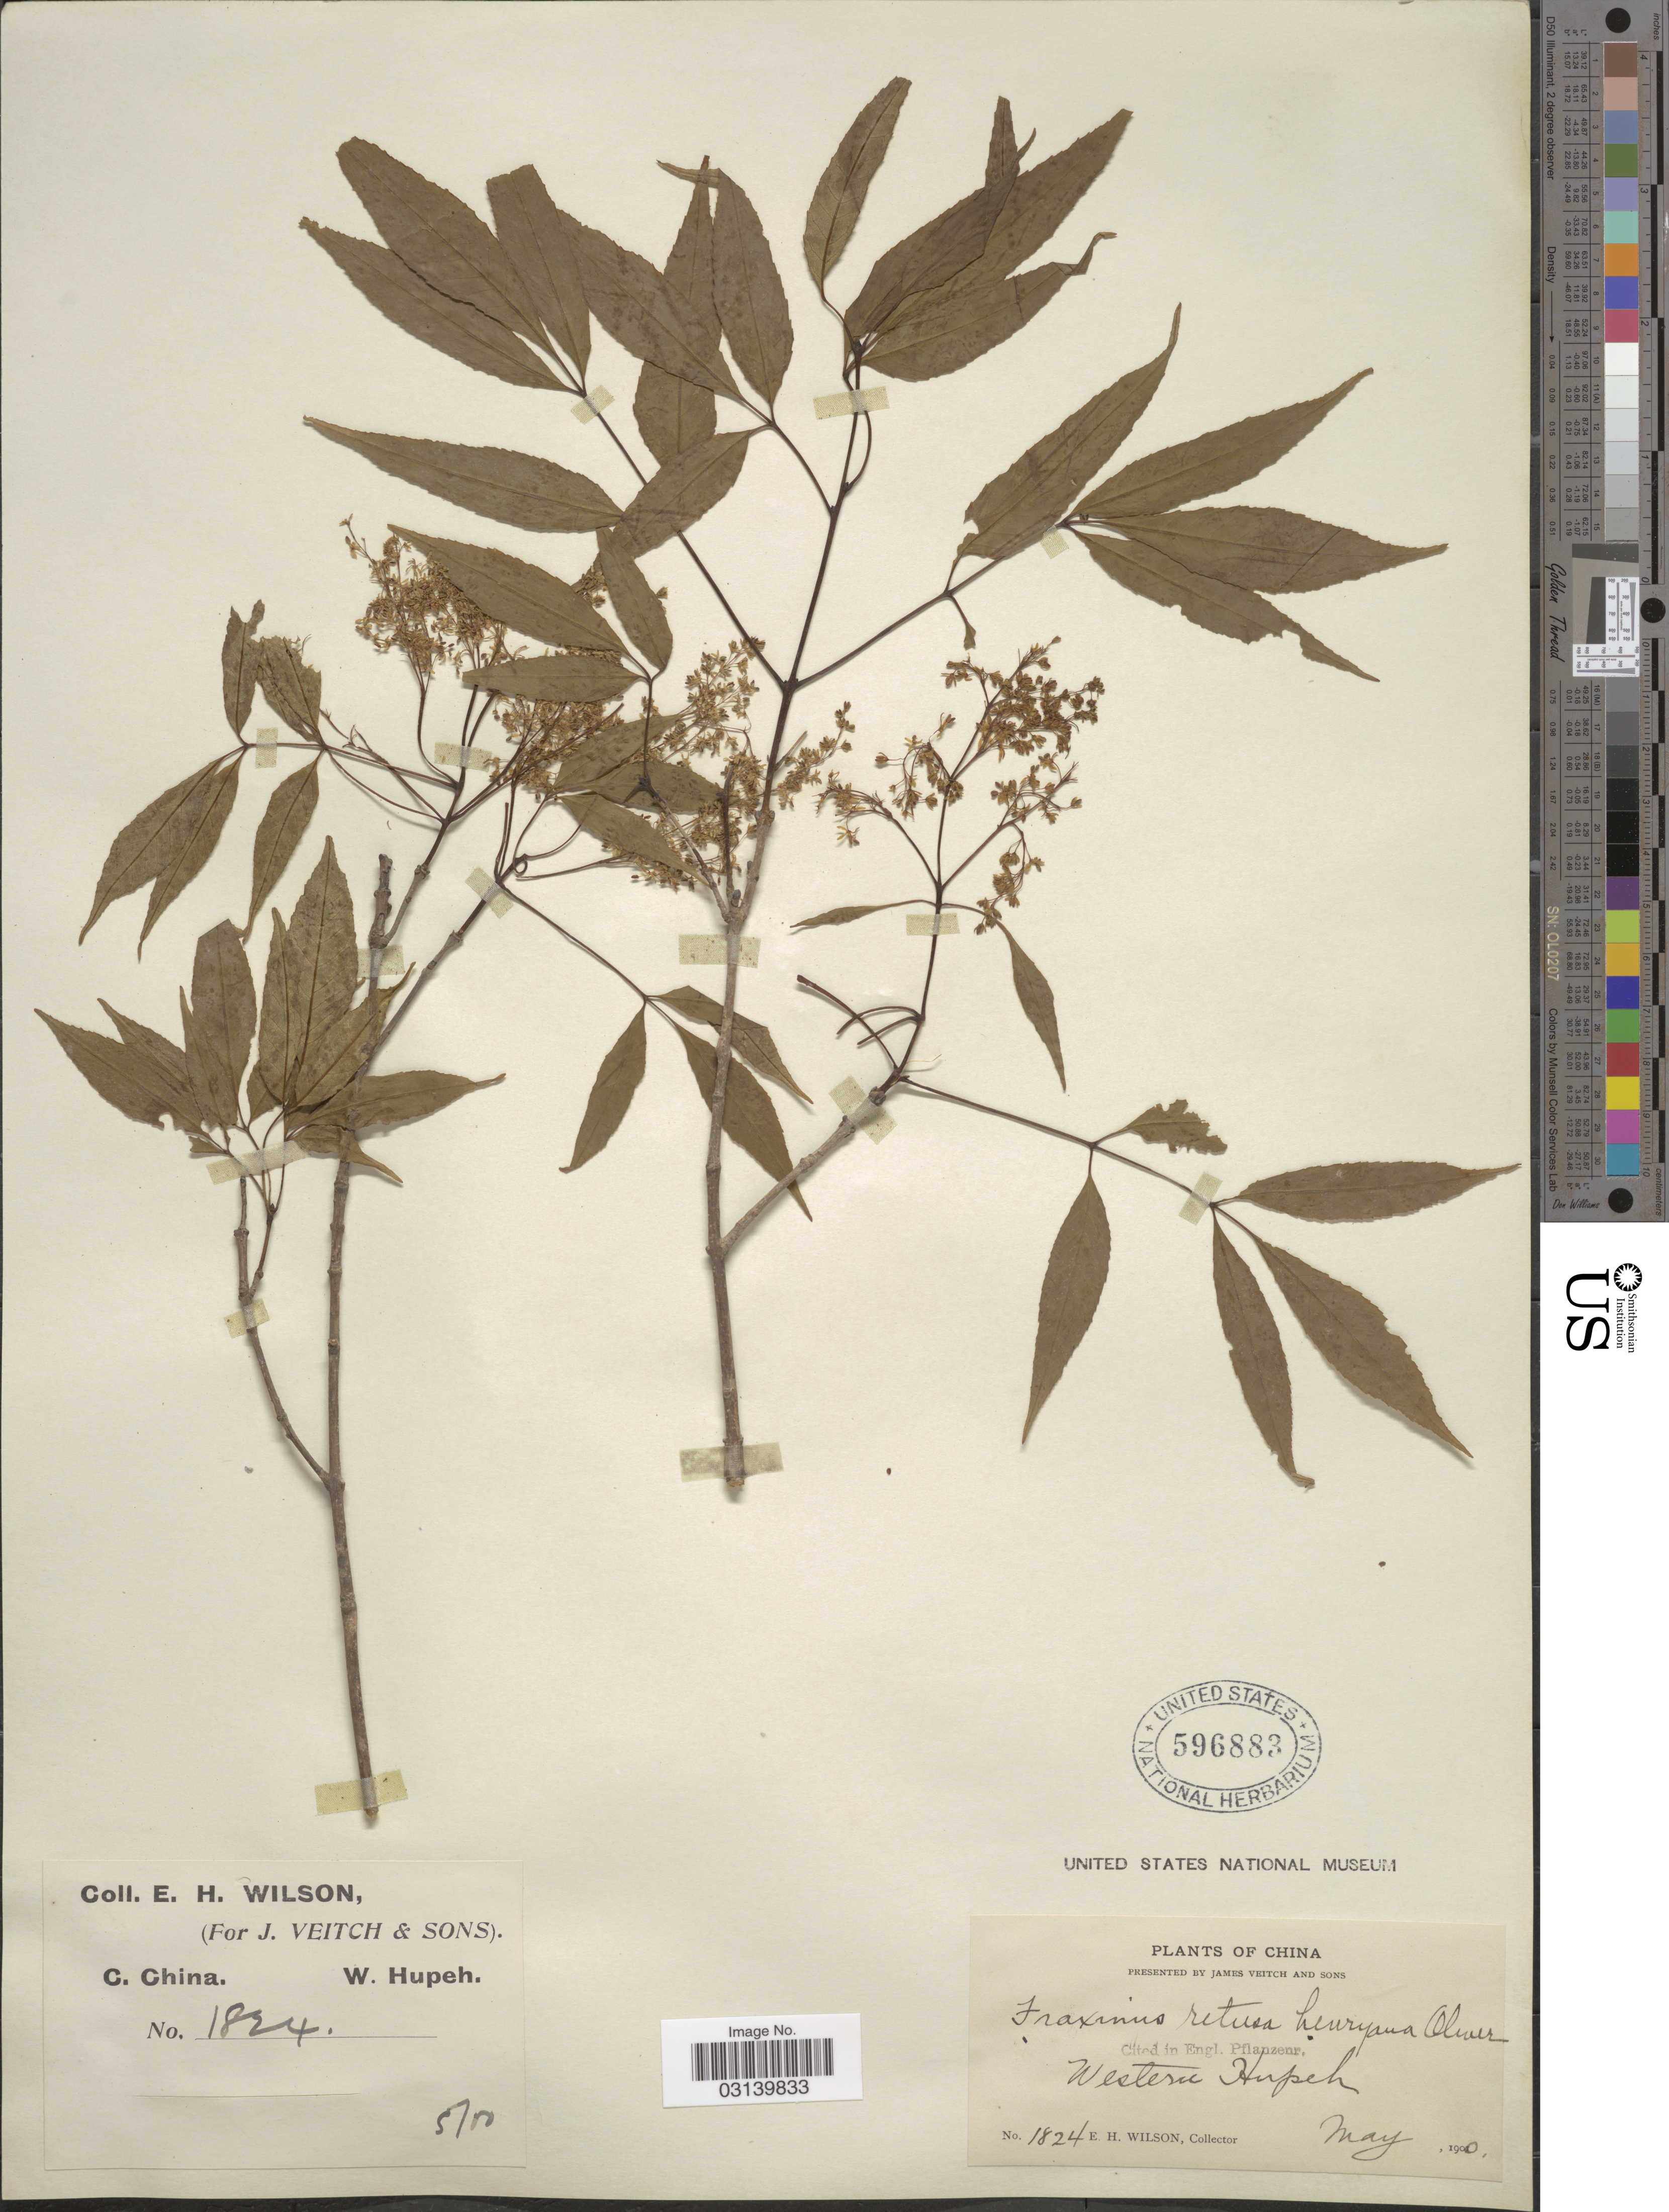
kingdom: Plantae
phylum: Tracheophyta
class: Magnoliopsida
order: Lamiales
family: Oleaceae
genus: Fraxinus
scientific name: Fraxinus championii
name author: Little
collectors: E. Wilson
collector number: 1824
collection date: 1900-05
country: China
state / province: Hubei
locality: Western Hupeh.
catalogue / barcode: US 596883